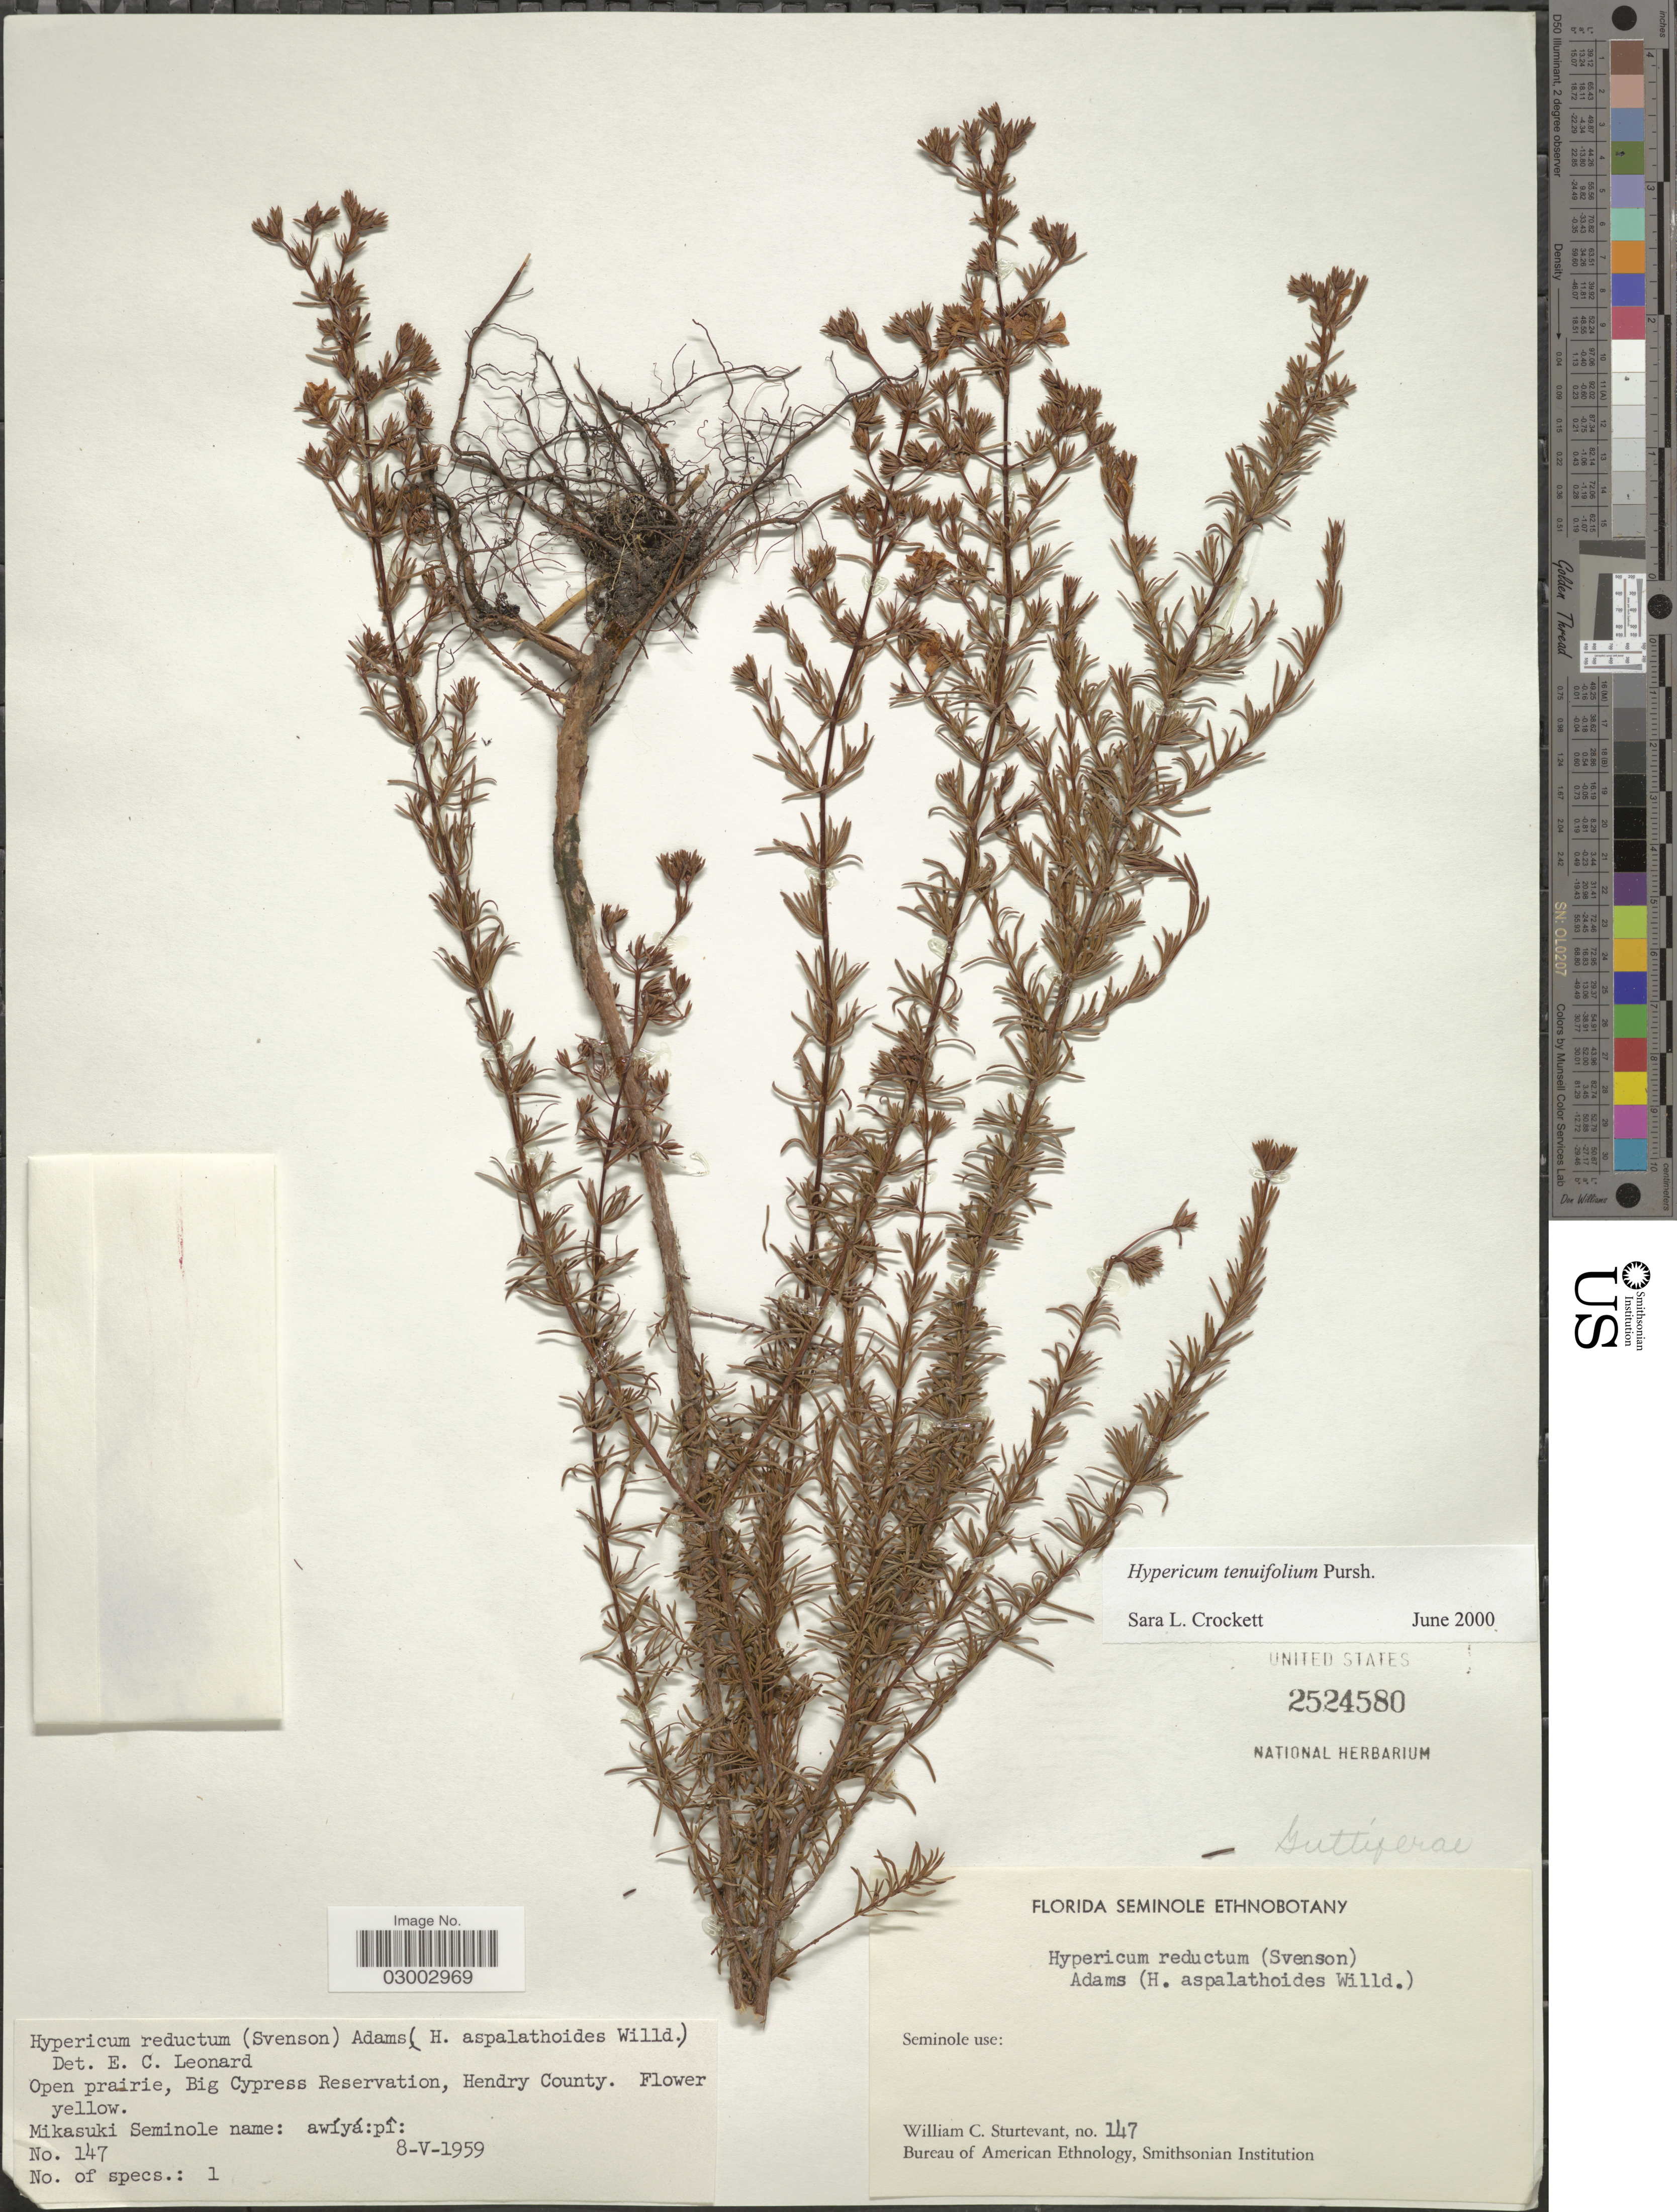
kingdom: Plantae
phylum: Tracheophyta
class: Magnoliopsida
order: Malpighiales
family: Hypericaceae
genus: Hypericum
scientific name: Hypericum tenuifolium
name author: Pursh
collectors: W. Sturtevant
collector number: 147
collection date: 1959-05-08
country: United States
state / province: Florida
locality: Open prairie, Big Cypress Reservation, Hendry County.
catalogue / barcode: US 2524580